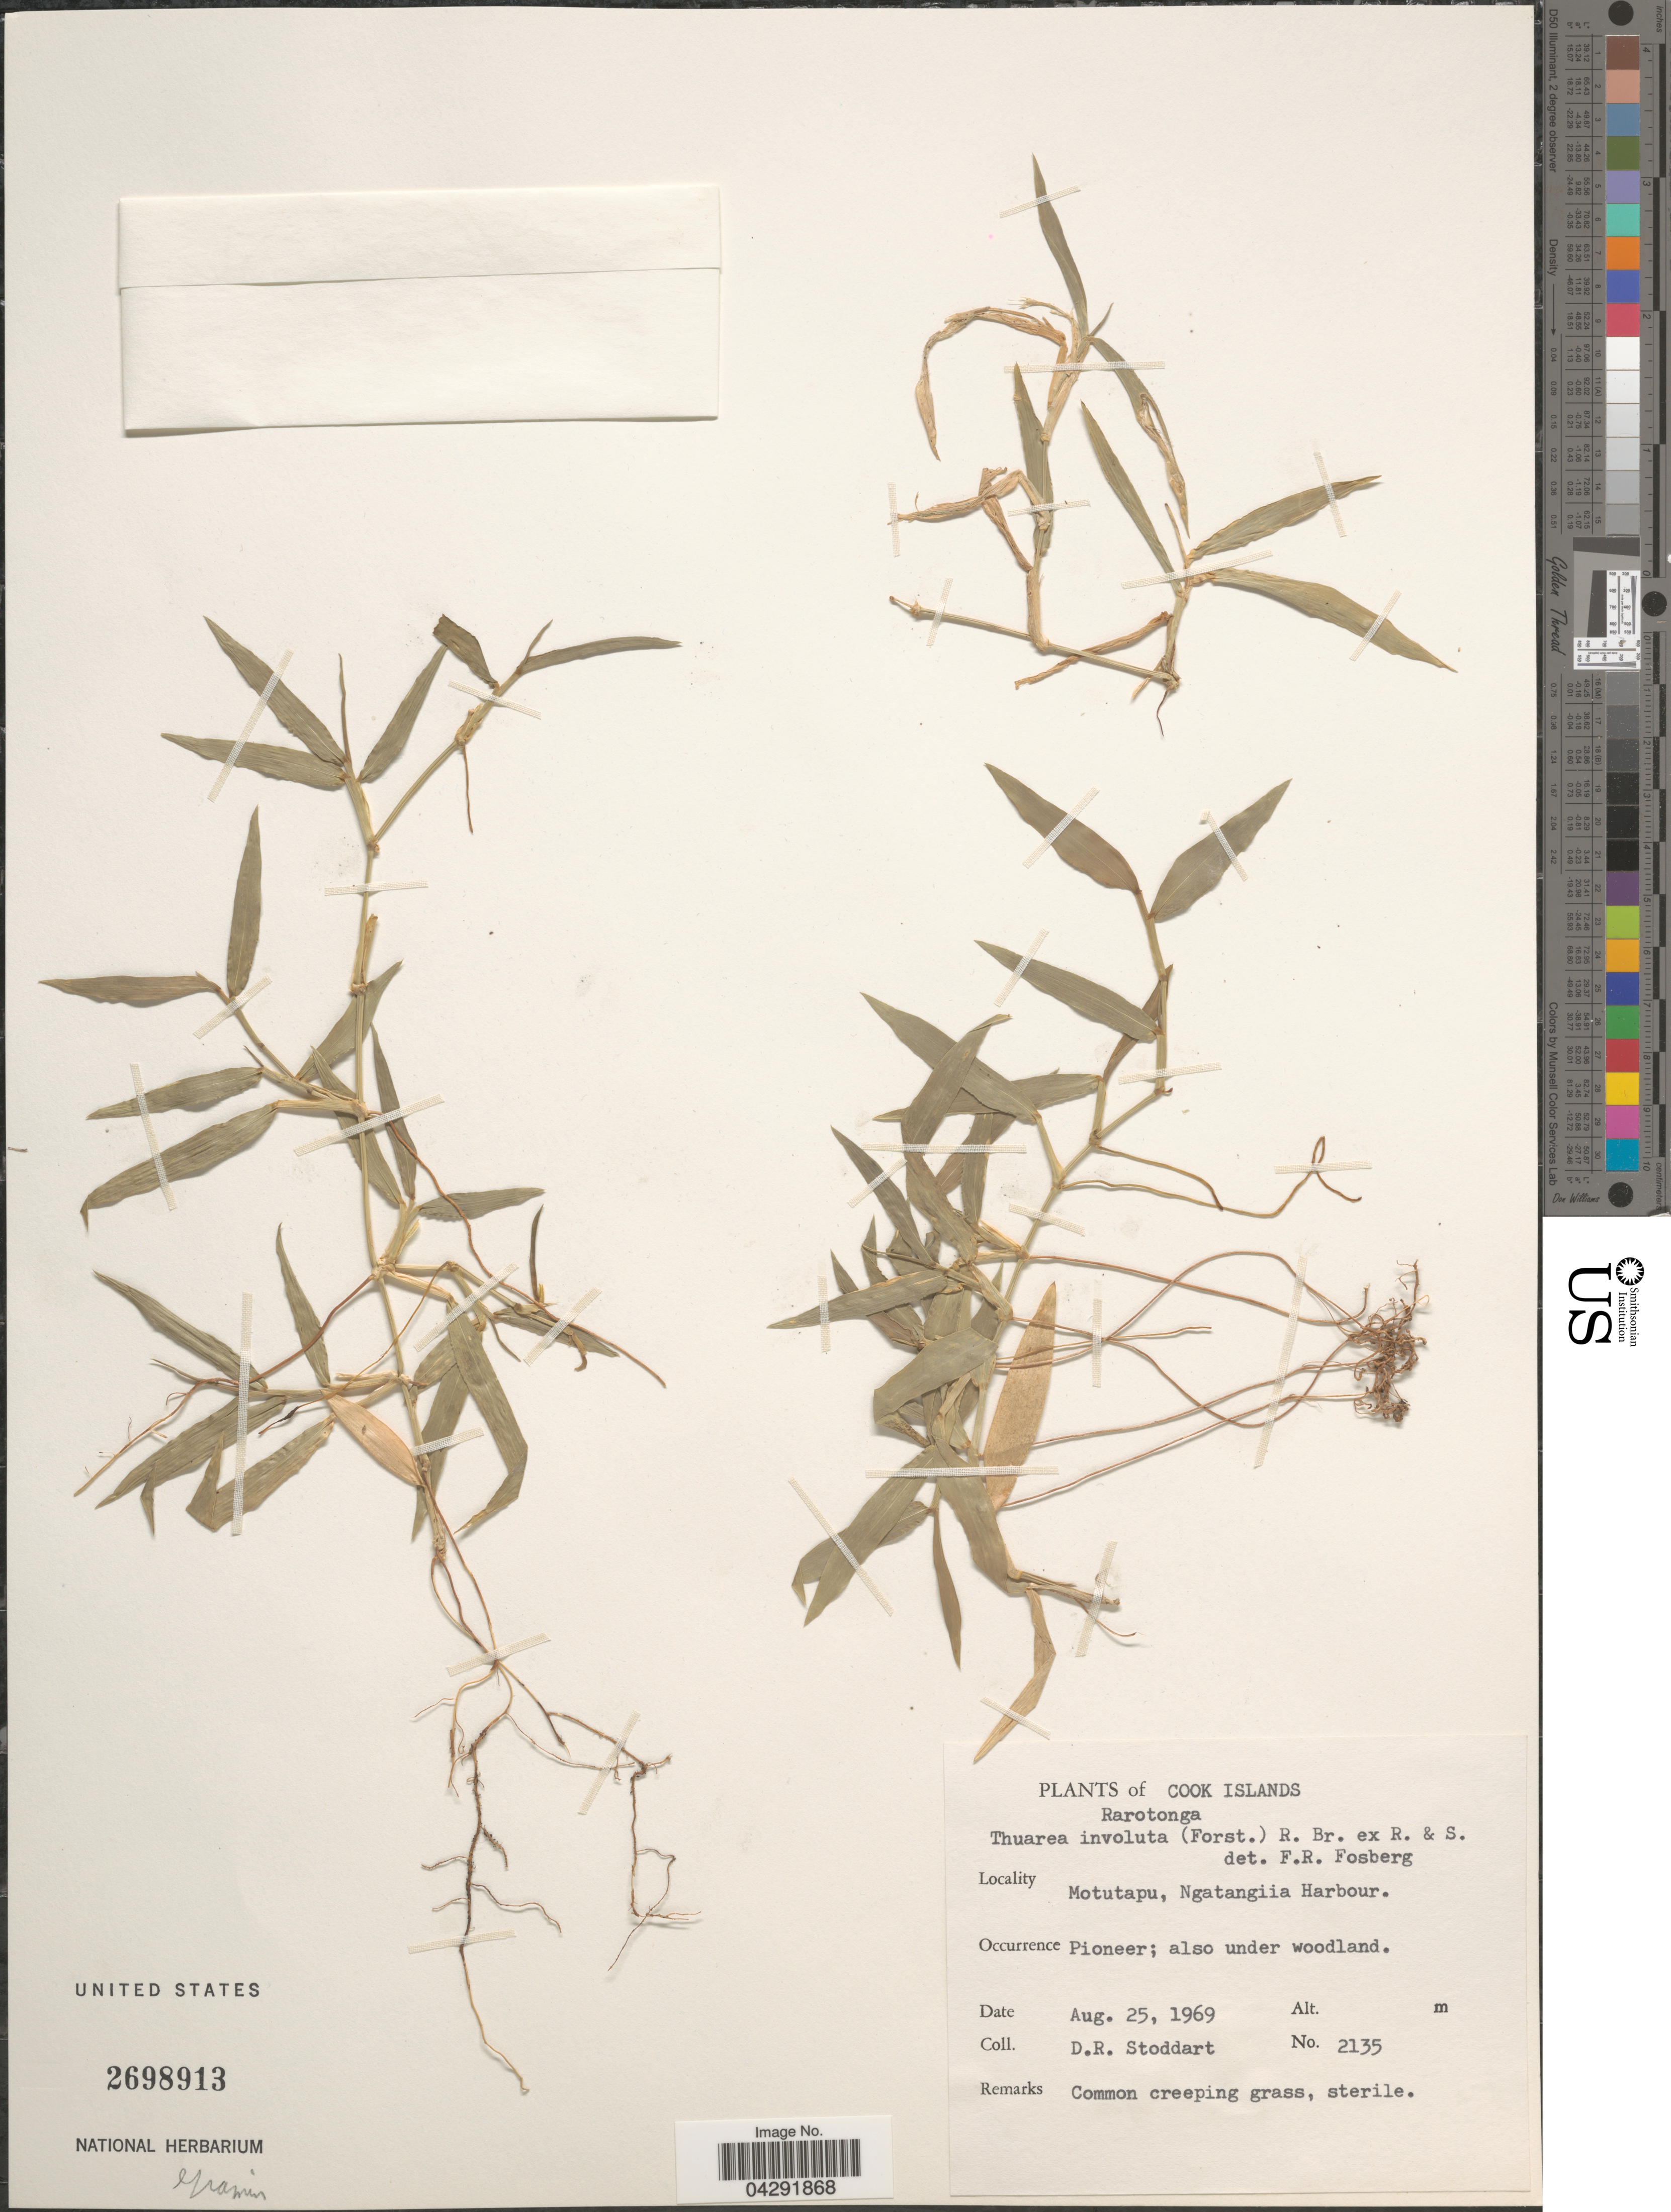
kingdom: Plantae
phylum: Tracheophyta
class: Liliopsida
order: Poales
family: Poaceae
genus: Thuarea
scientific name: Thuarea involuta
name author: (G. Forst.) R. Br. ex Sm.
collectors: D. R. Stoddart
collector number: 2135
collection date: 1969-08-25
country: Cook Islands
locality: Rarotonga. Motutapu, Ngatangiia Harbour. Pioneer; also under woodland.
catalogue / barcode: US 2698913